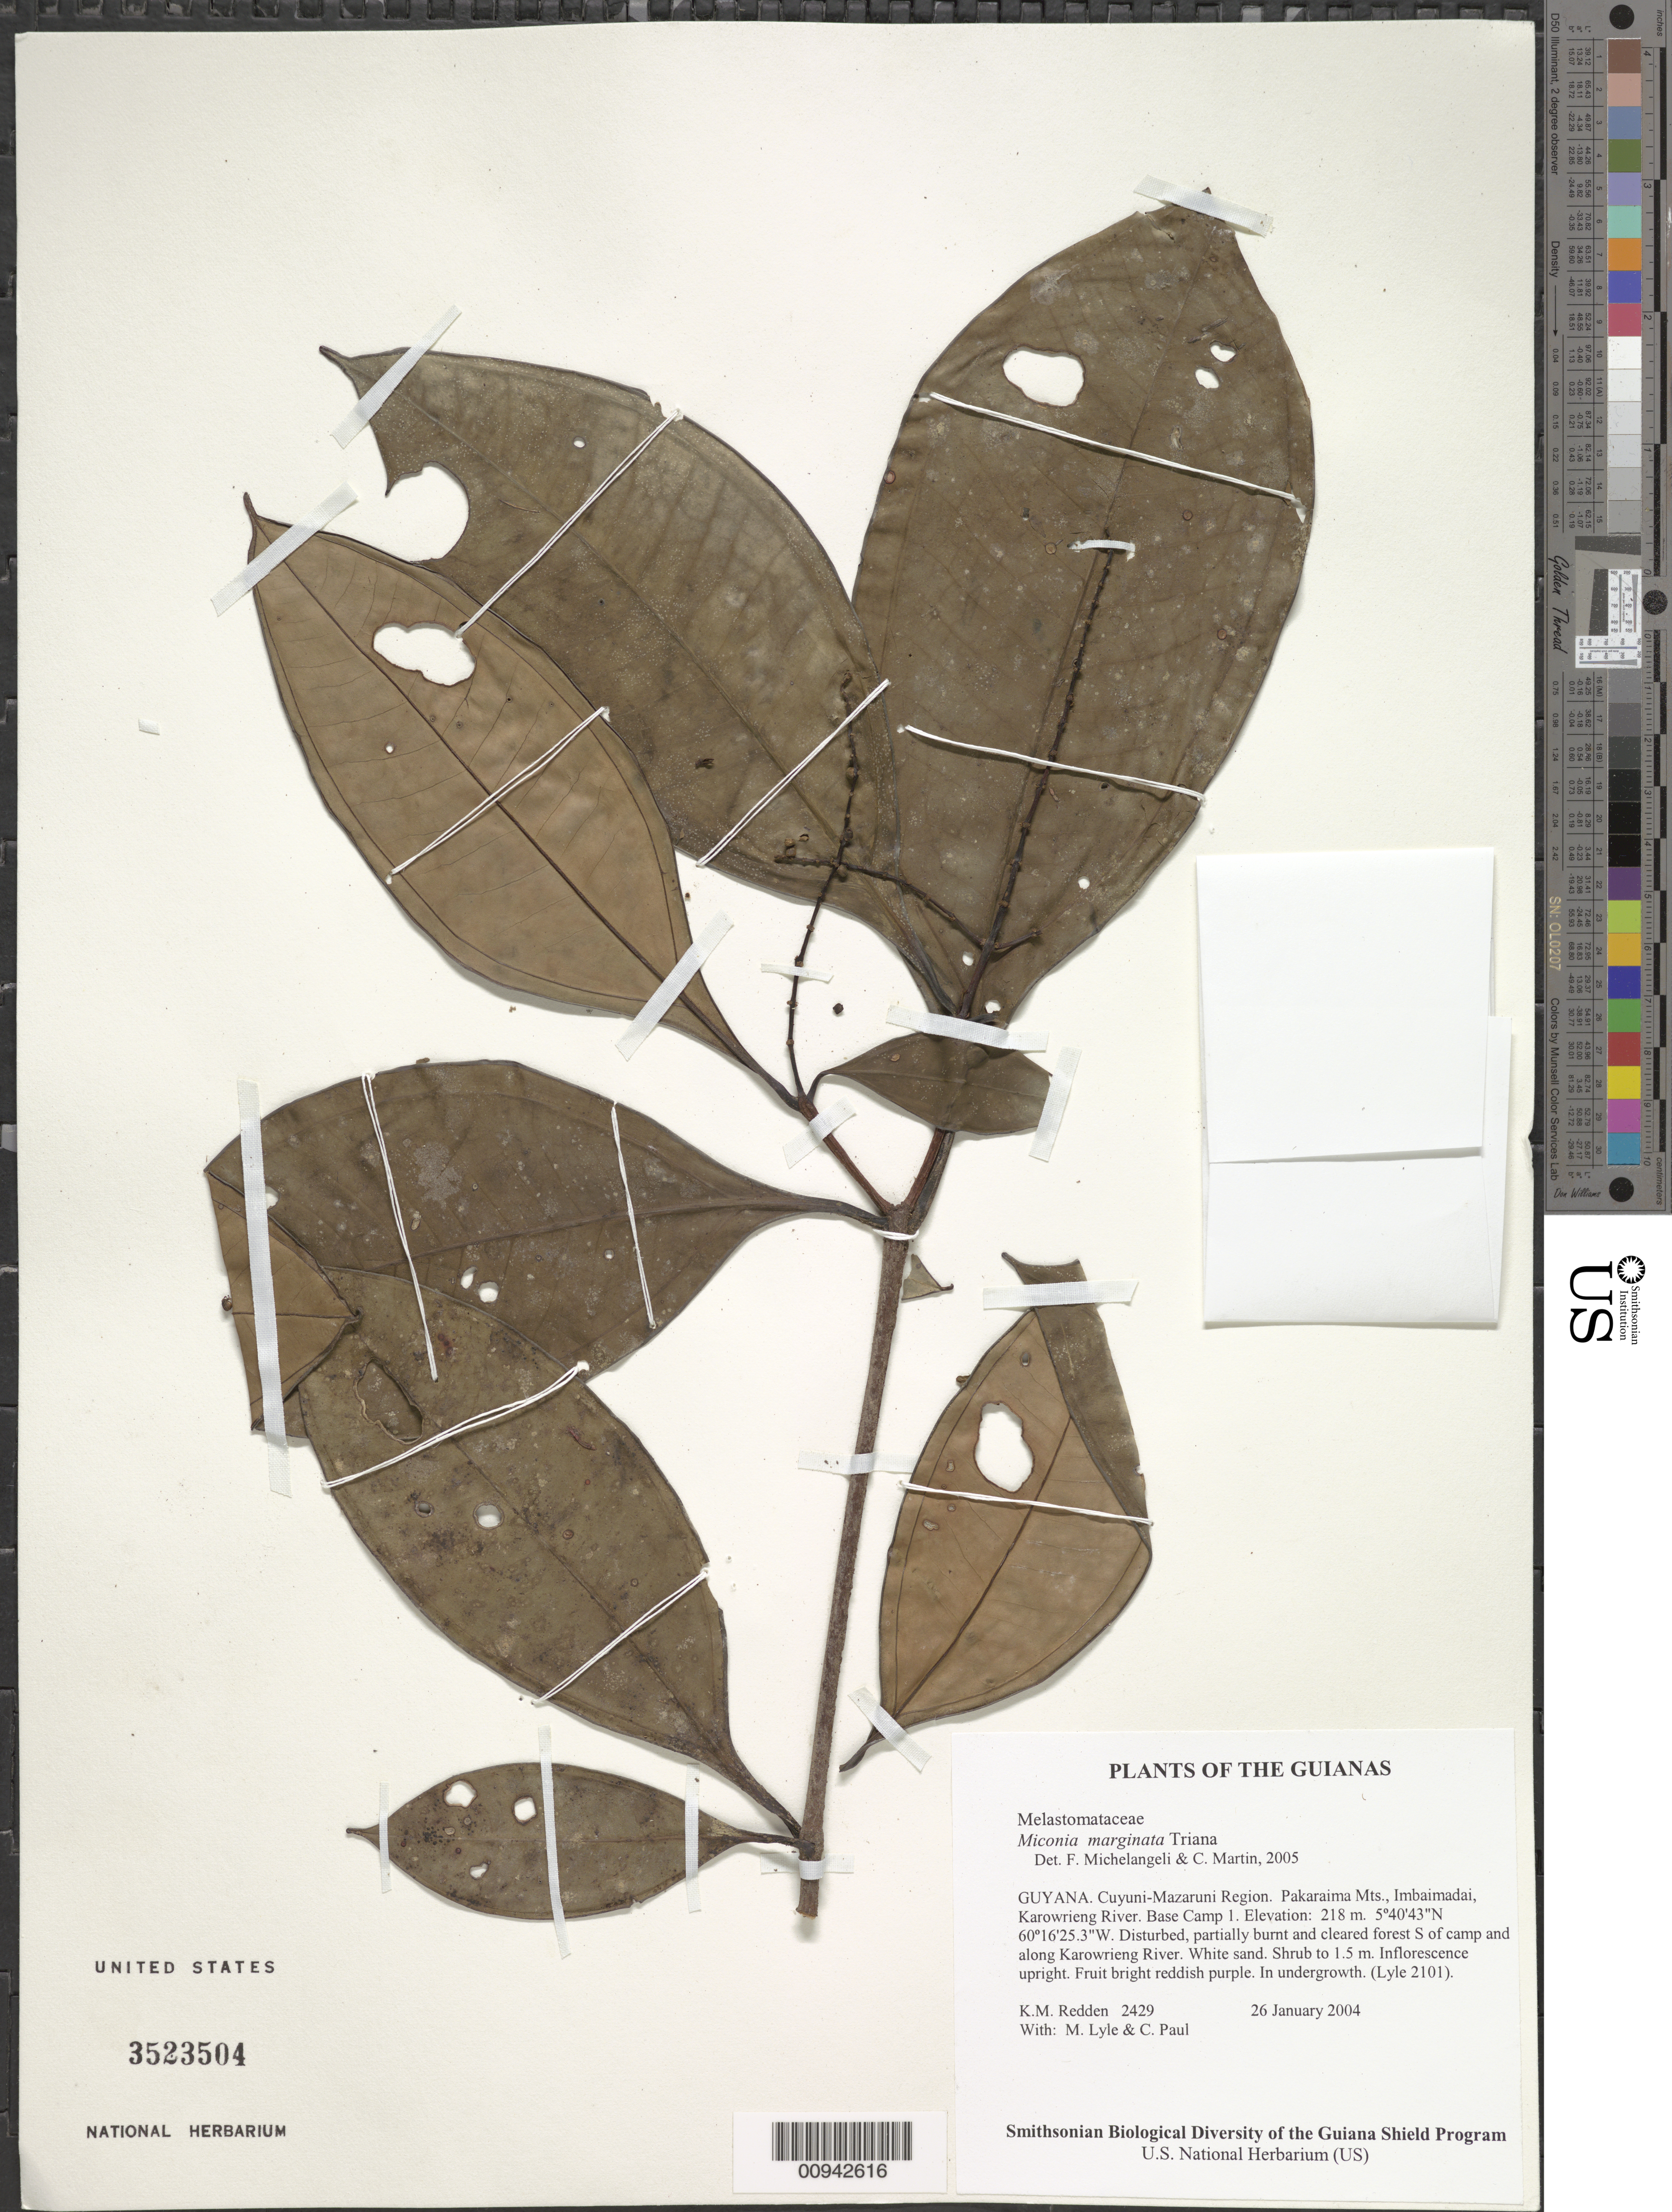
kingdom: Plantae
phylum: Tracheophyta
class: Magnoliopsida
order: Myrtales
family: Melastomataceae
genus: Miconia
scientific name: Miconia marginata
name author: Triana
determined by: Michelangeli, F. A.; Martin, C.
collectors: K. M. Redden, M. Lyle & C. Paul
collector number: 2429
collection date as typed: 26 January 2004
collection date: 2004-01-26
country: Guyana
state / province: Cuyuni-Mazaruni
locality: Pakaraima Mts., Imbaimadai, Karowrieng River. Base Camp 1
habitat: Disturbed, partially burnt and cleared forest S of camp and along Karowrieng River. White sand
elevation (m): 218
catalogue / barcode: US 3523504